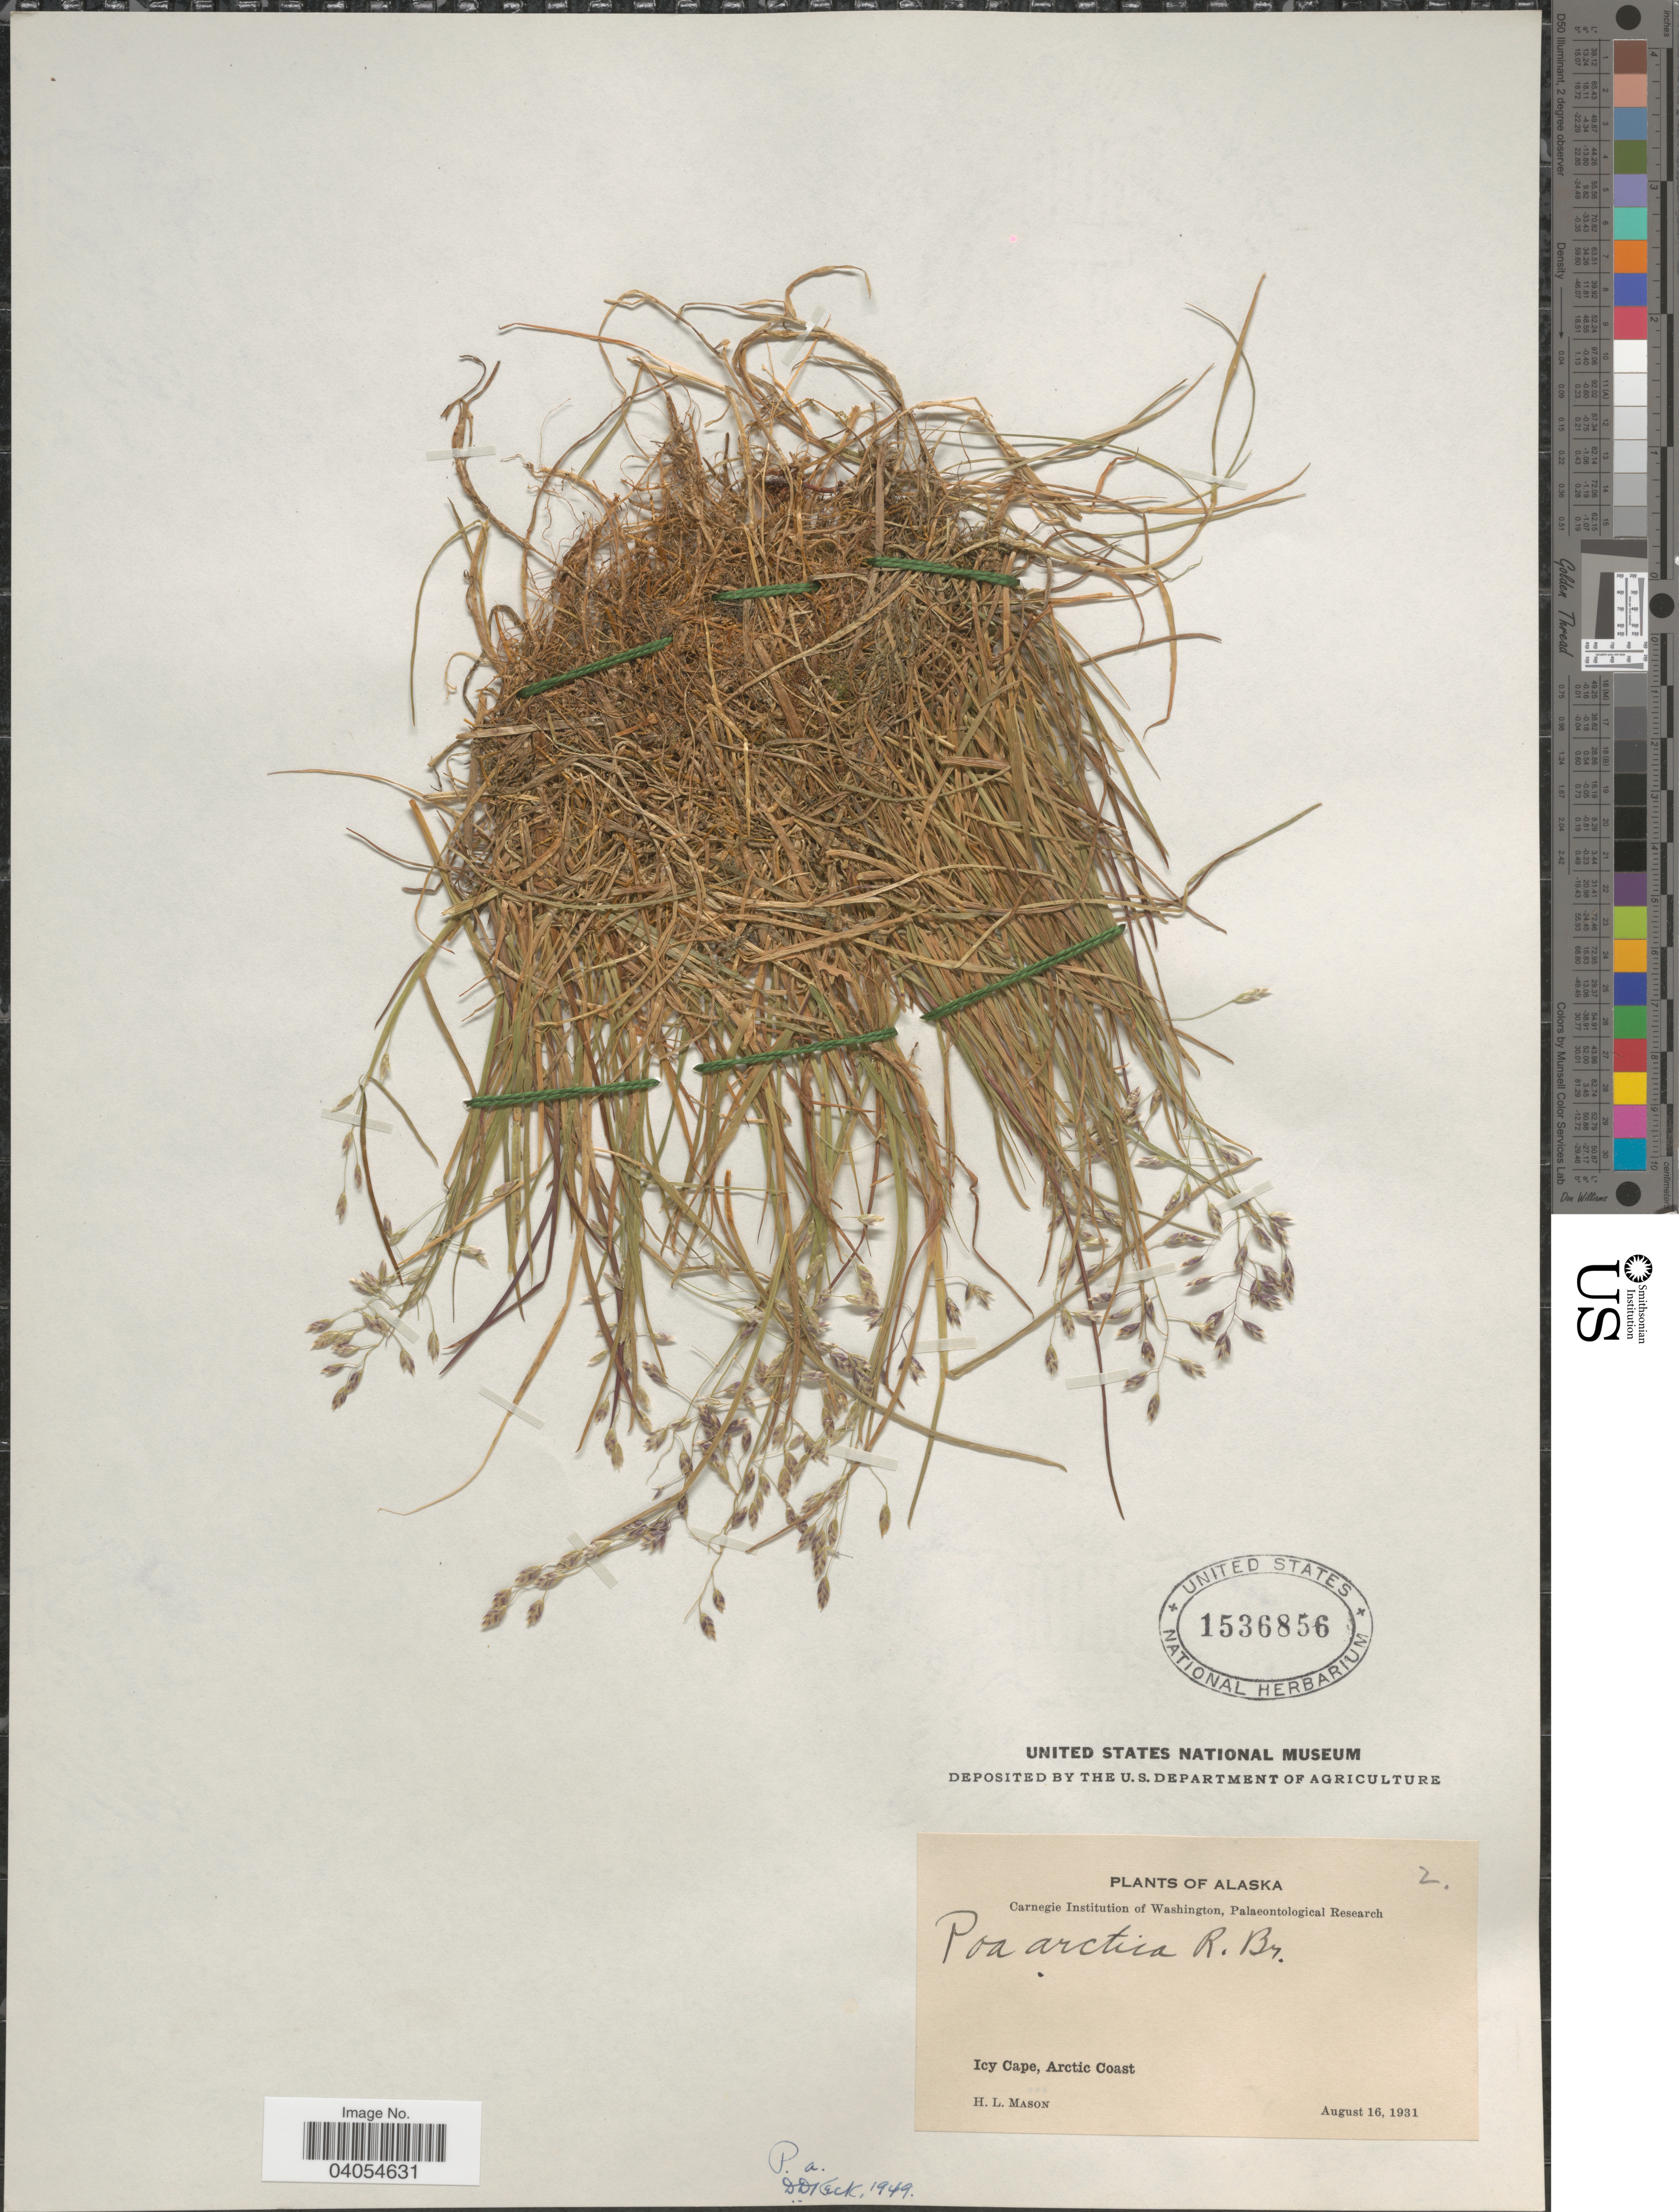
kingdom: Plantae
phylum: Tracheophyta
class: Liliopsida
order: Poales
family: Poaceae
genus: Poa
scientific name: Poa arctica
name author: R. Br.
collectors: H. L. Mason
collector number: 2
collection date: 1931-08-16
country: United States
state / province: Alaska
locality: Icy Cape, Arctic Coast.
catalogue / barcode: US 1536856